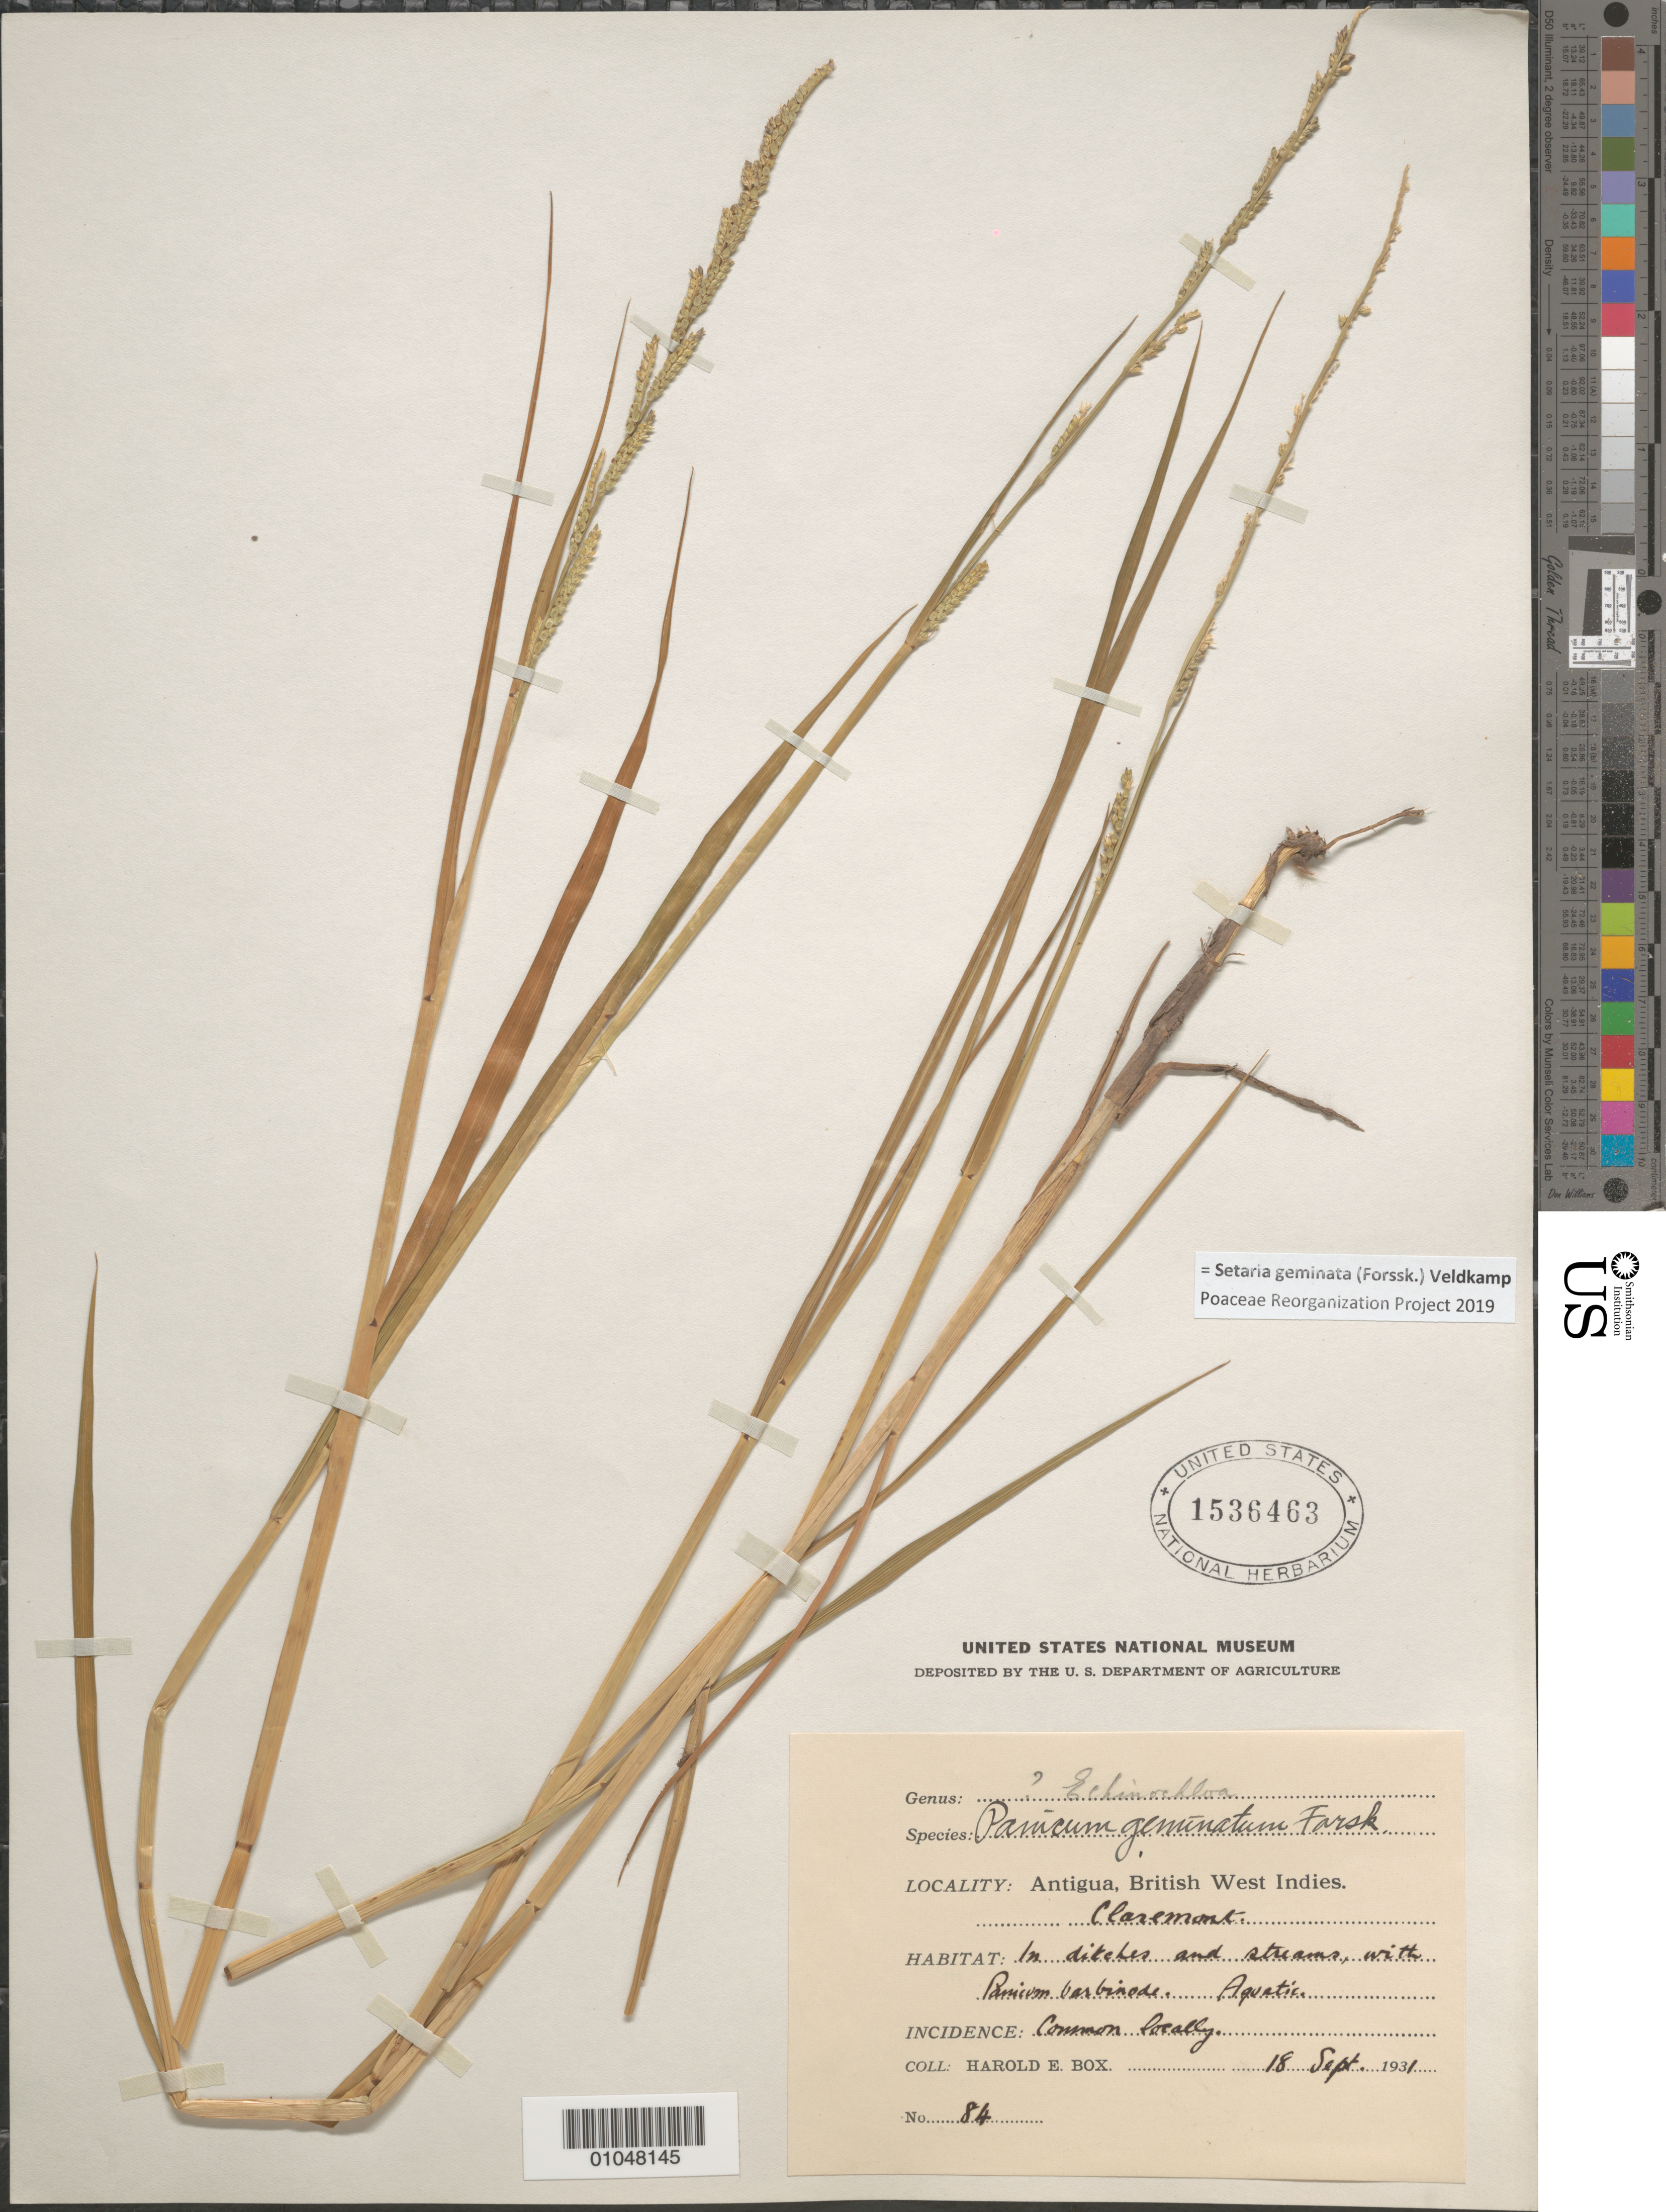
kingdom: Plantae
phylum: Tracheophyta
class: Liliopsida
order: Poales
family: Poaceae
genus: Panicum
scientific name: Panicum geminatum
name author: Forssk.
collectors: H. E. Box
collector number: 84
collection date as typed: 18 Sep 1931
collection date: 1931-09-18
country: Antigua and Barbuda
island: Antigua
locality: Claremont, In ditches and streams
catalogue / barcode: US 1536463